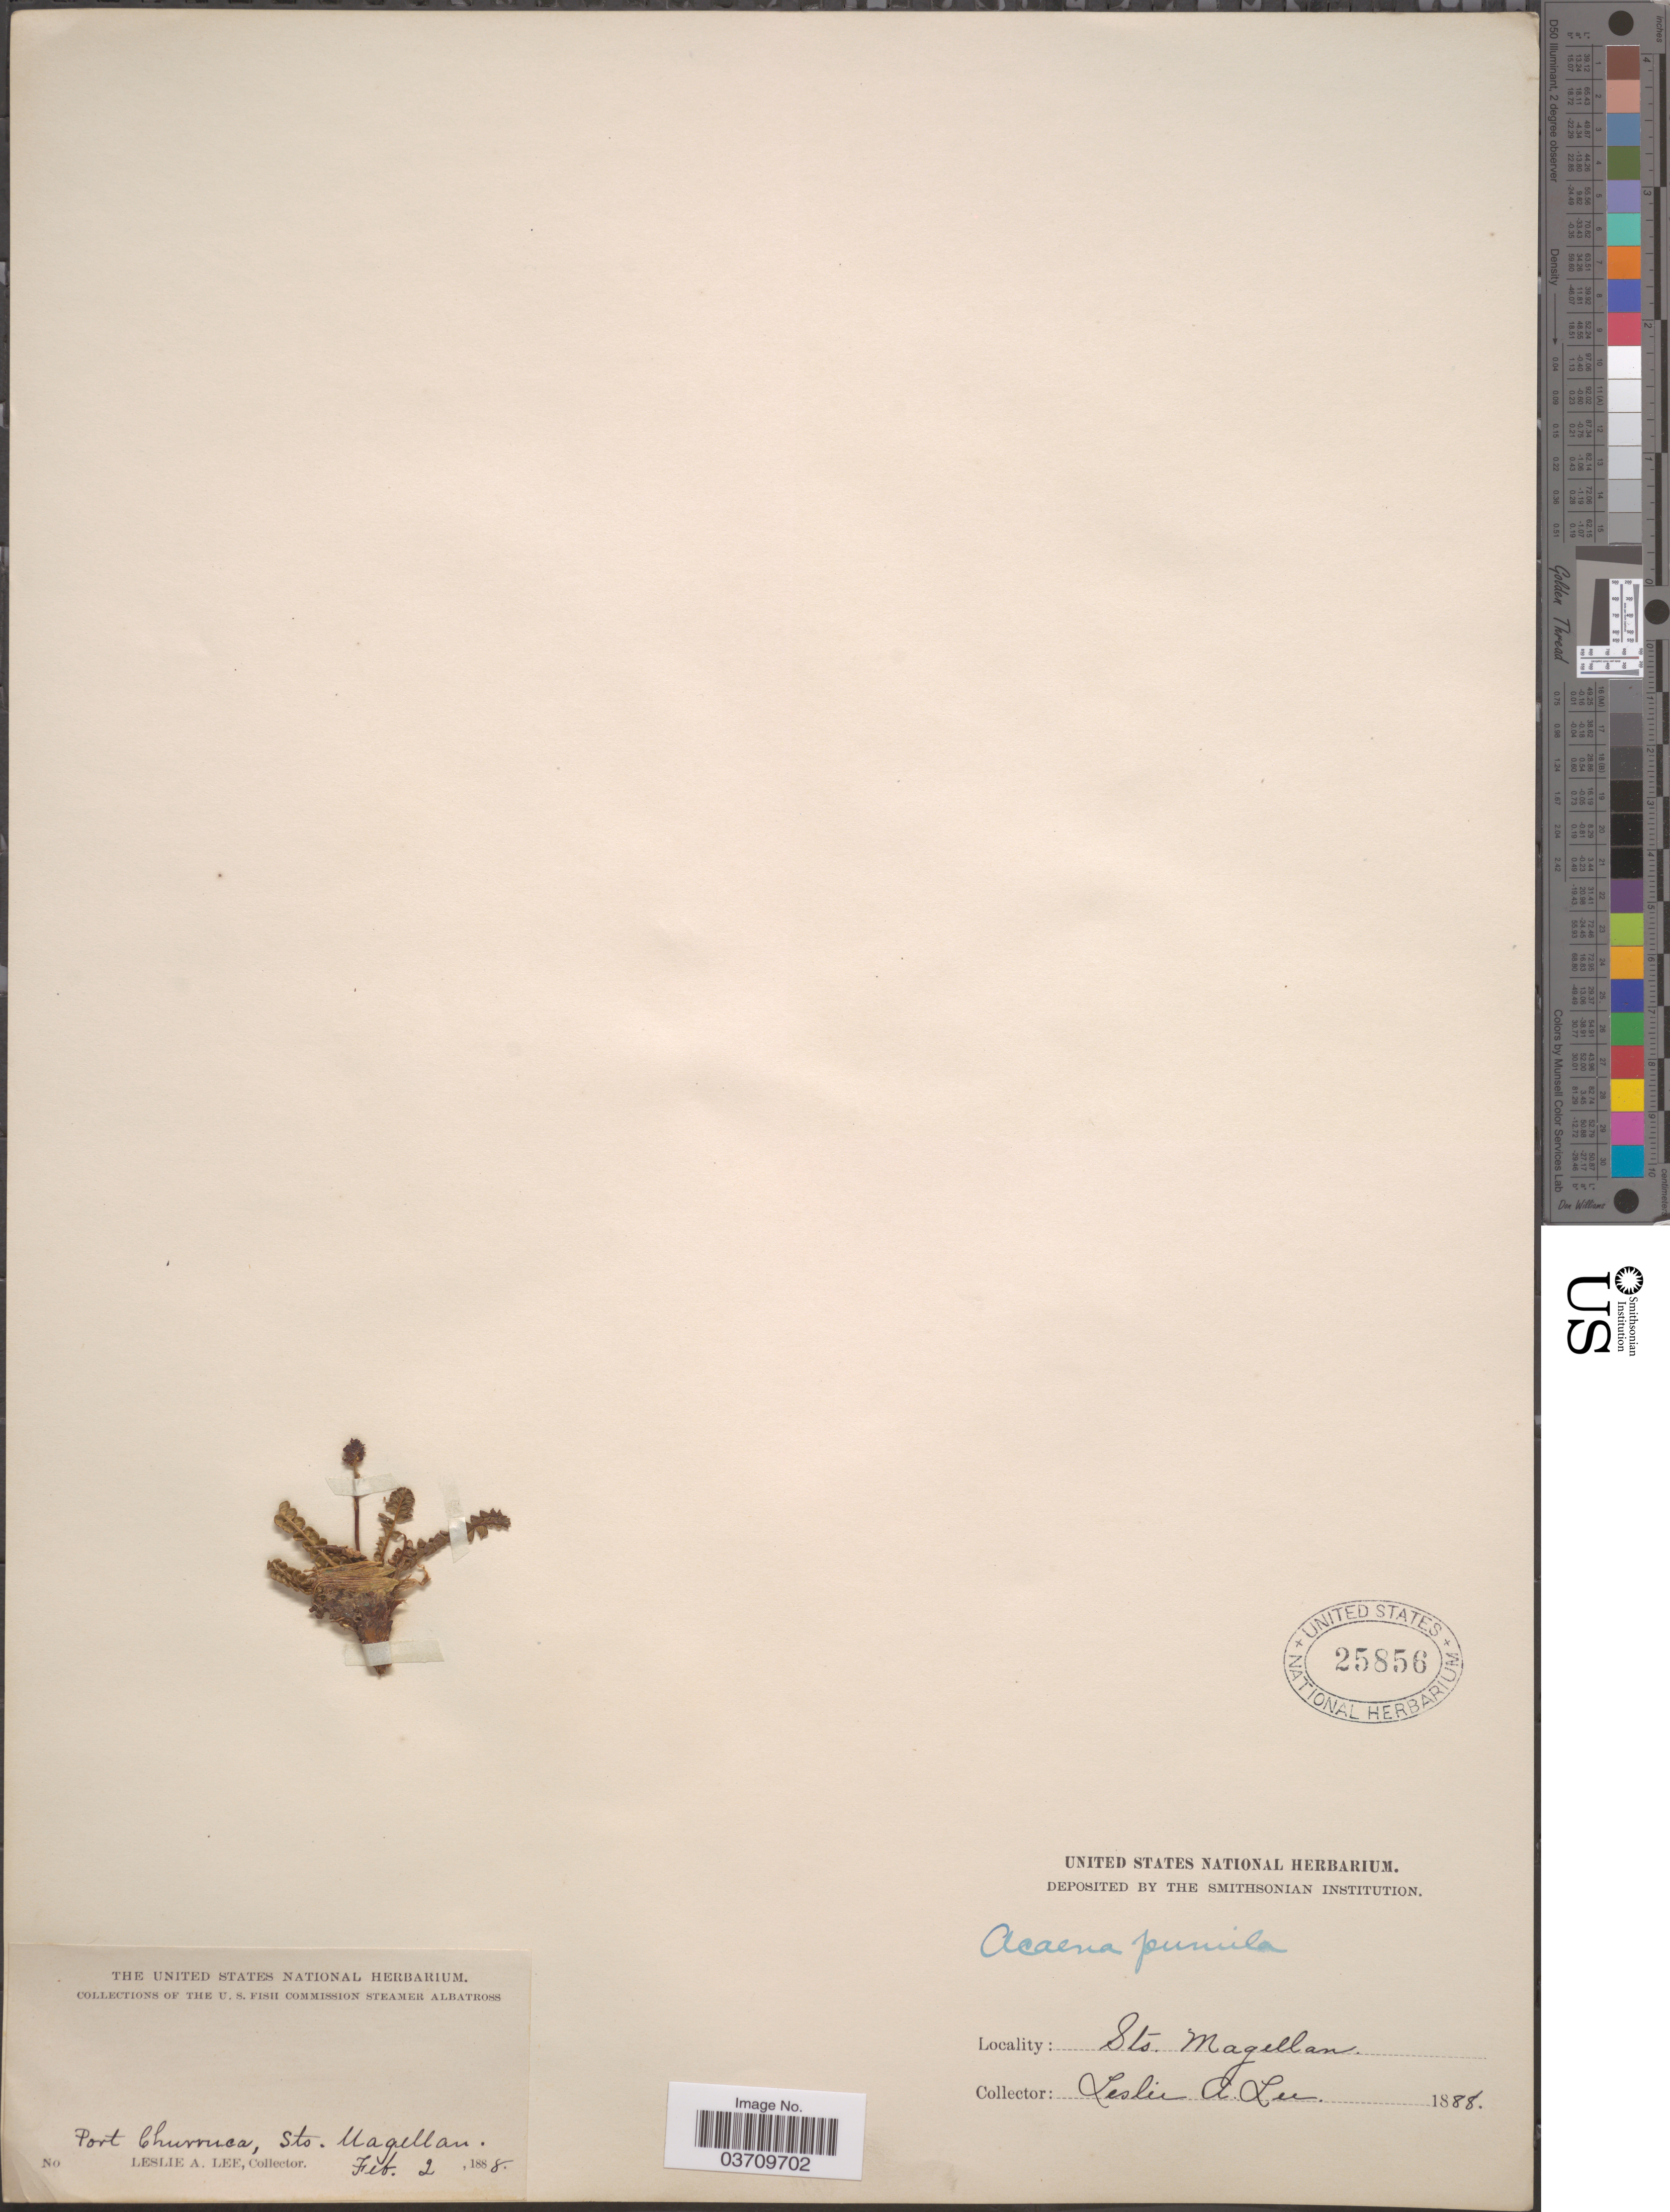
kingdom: Plantae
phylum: Tracheophyta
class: Magnoliopsida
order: Rosales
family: Rosaceae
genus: Acaena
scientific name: Acaena pumila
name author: Vahl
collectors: L. Lee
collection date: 1888-02-02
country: Chile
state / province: Magallanes y de la Antártica Chilena (XII)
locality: Port Churruca, Sts. Magellan.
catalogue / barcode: US 25856